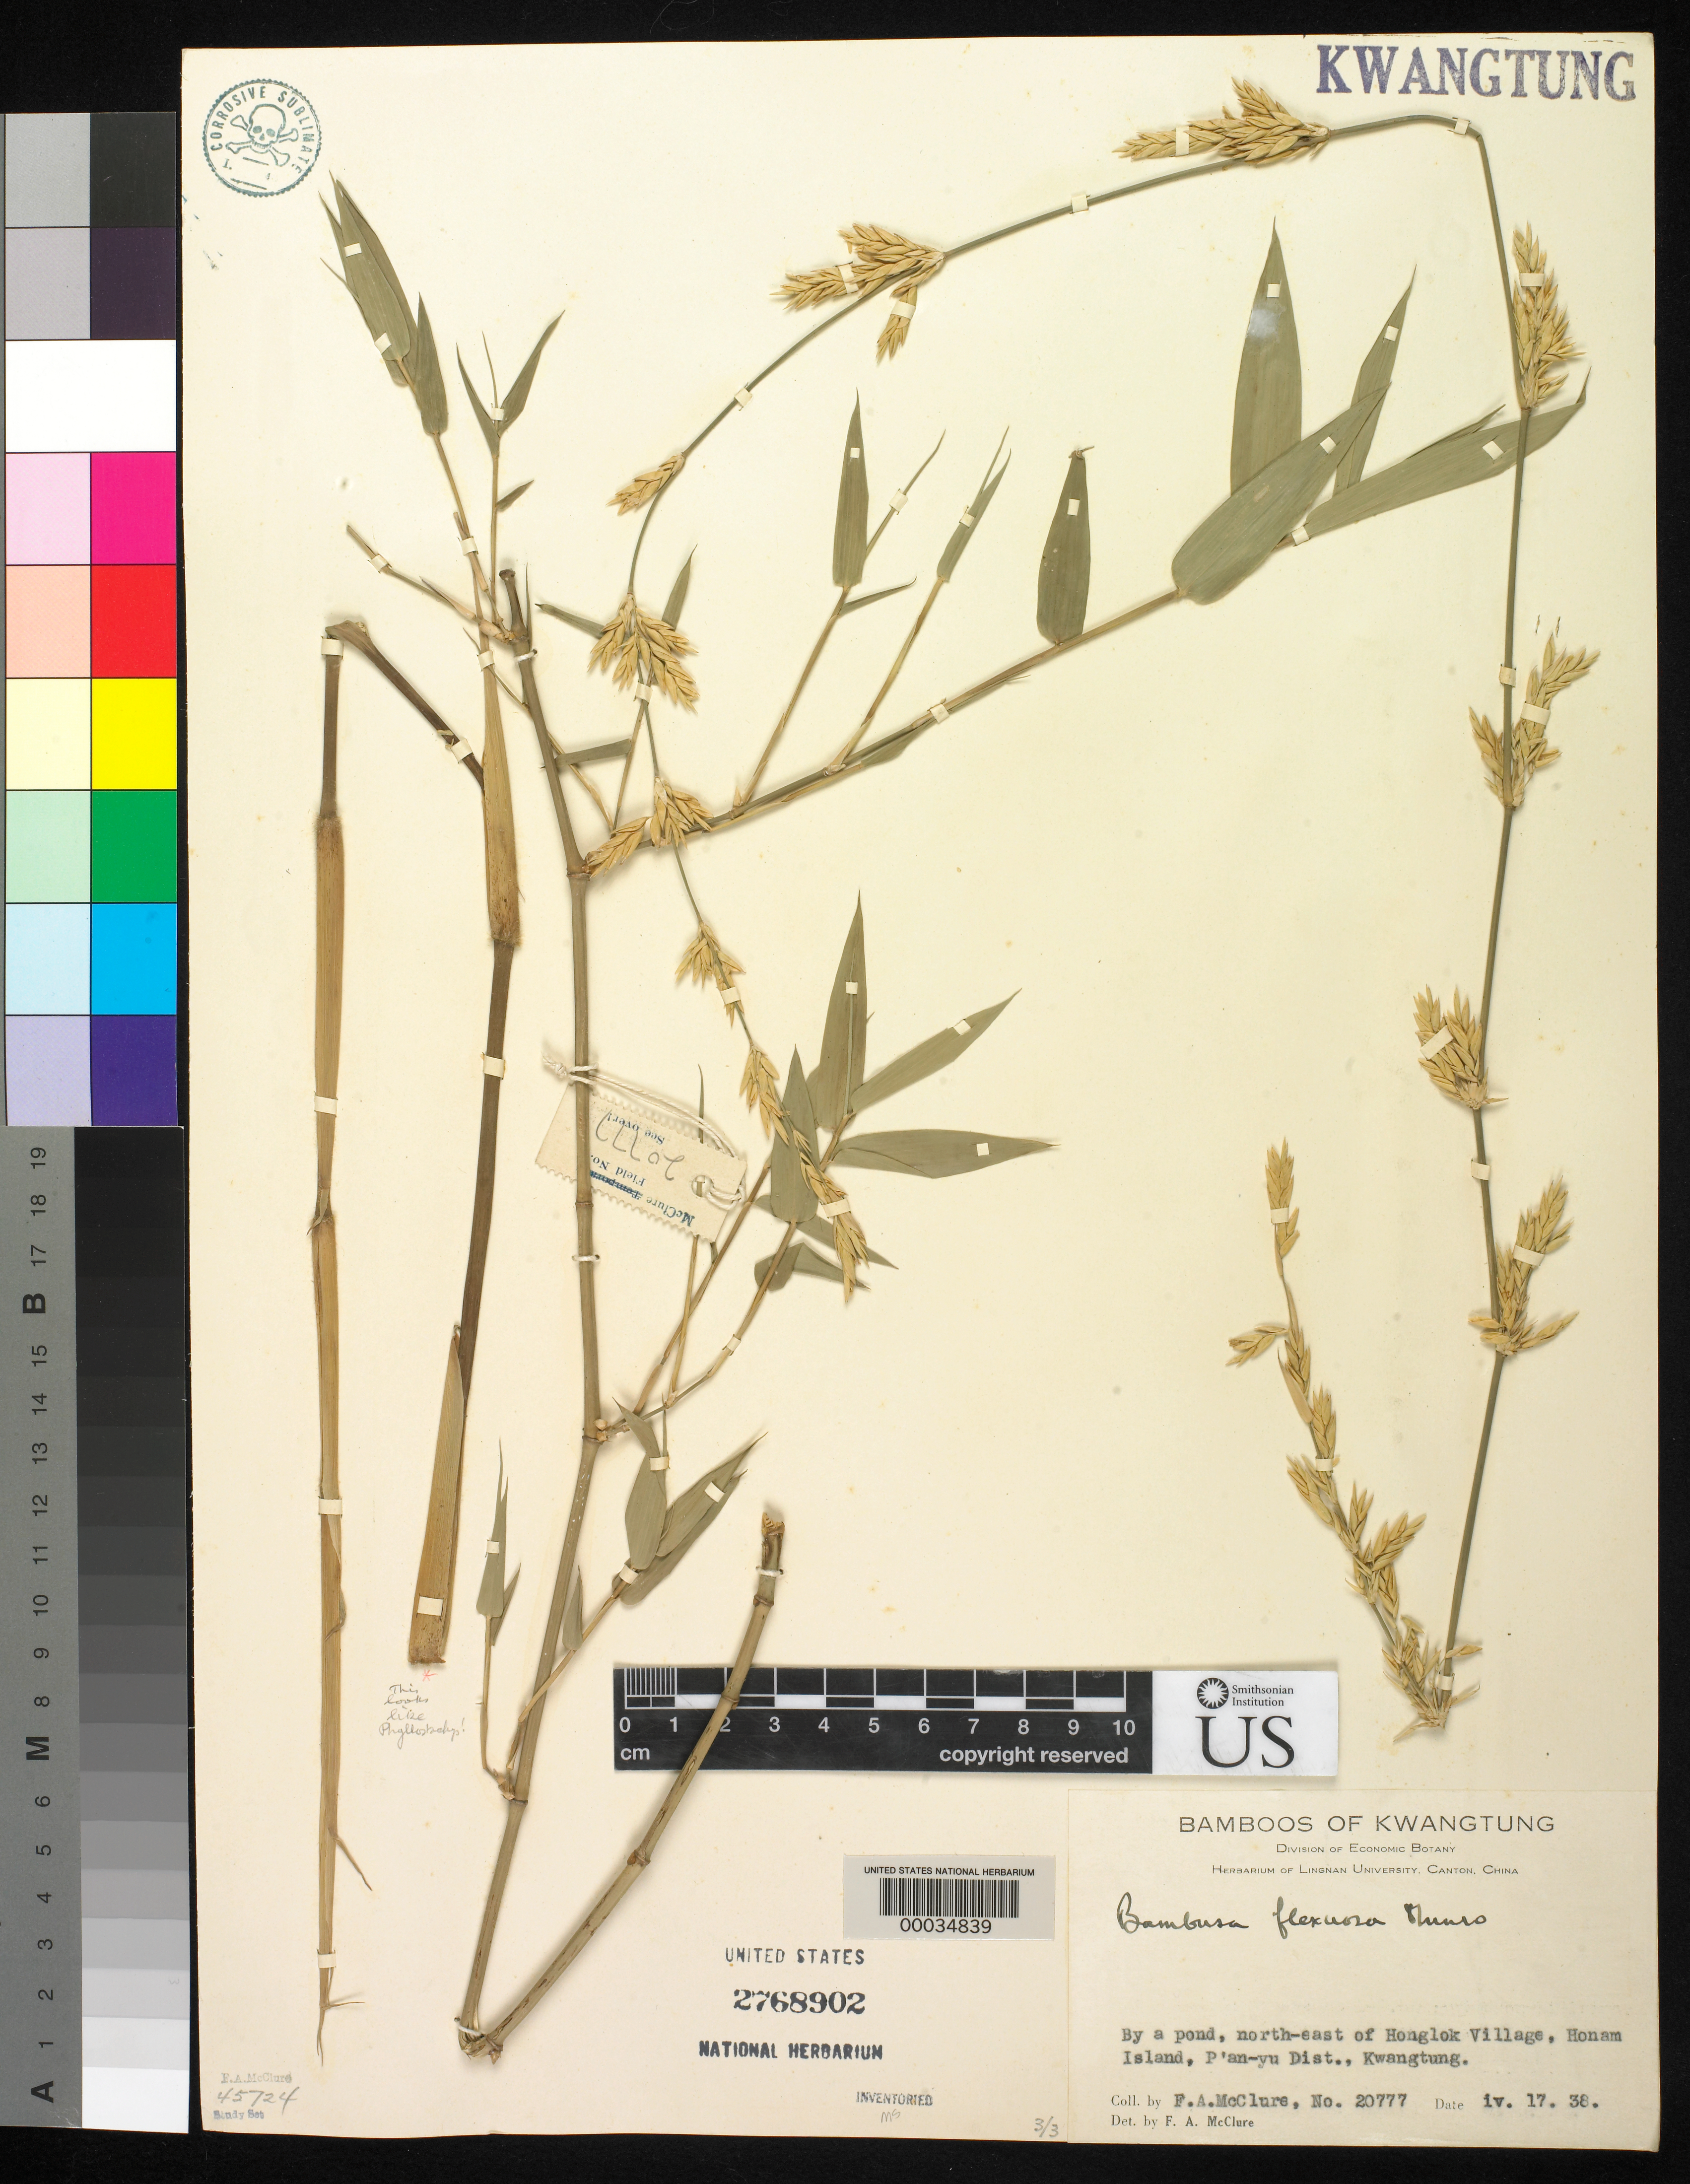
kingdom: Plantae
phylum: Tracheophyta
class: Liliopsida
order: Poales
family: Poaceae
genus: Bambusa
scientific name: Bambusa flexuosa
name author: Munro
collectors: F. A. McClure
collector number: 20777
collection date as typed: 17 Apr 1938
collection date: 1938-04-17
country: China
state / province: Guangdong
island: Honam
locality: P'an-yu, honglok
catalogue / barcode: US 2768902